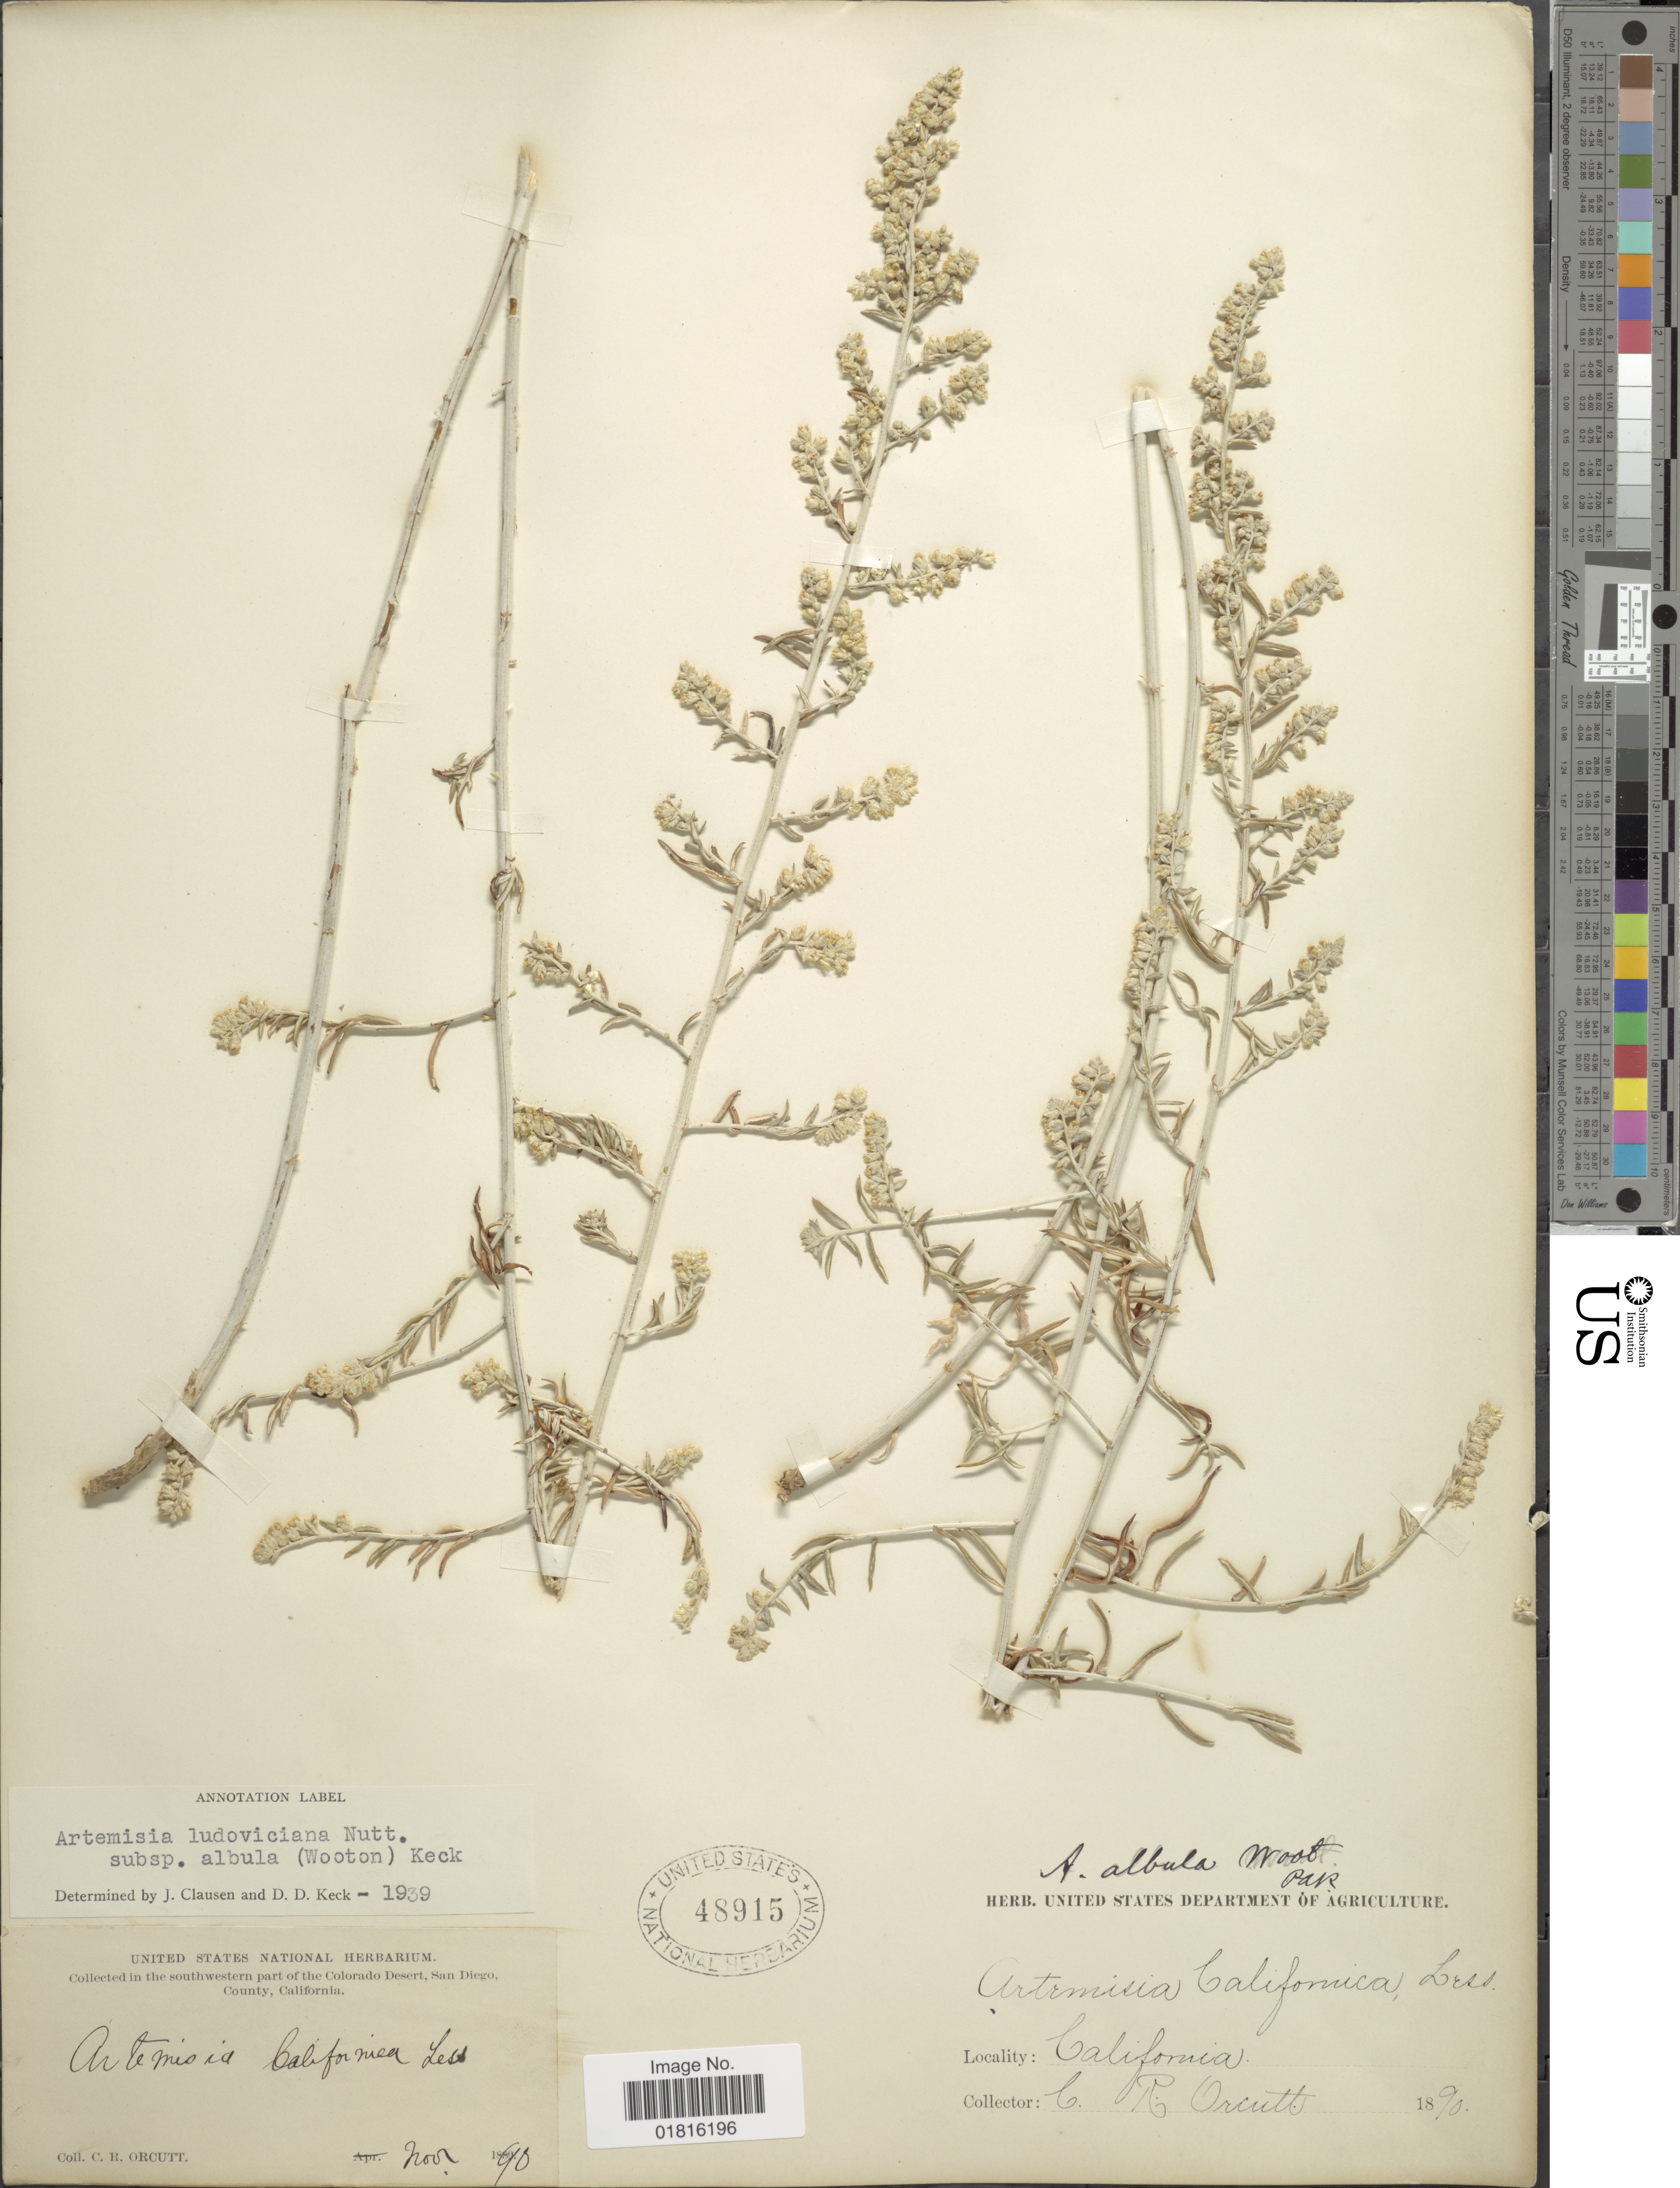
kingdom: Plantae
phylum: Tracheophyta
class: Magnoliopsida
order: Asterales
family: Asteraceae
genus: Artemisia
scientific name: Artemisia ludoviciana subsp. albula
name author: (Wooton) D.D. Keck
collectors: C. R. Orcutt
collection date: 1890-11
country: United States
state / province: California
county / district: San Diego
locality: In the southwestern part of the Colorado Desert, San Diego, County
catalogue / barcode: US 48915